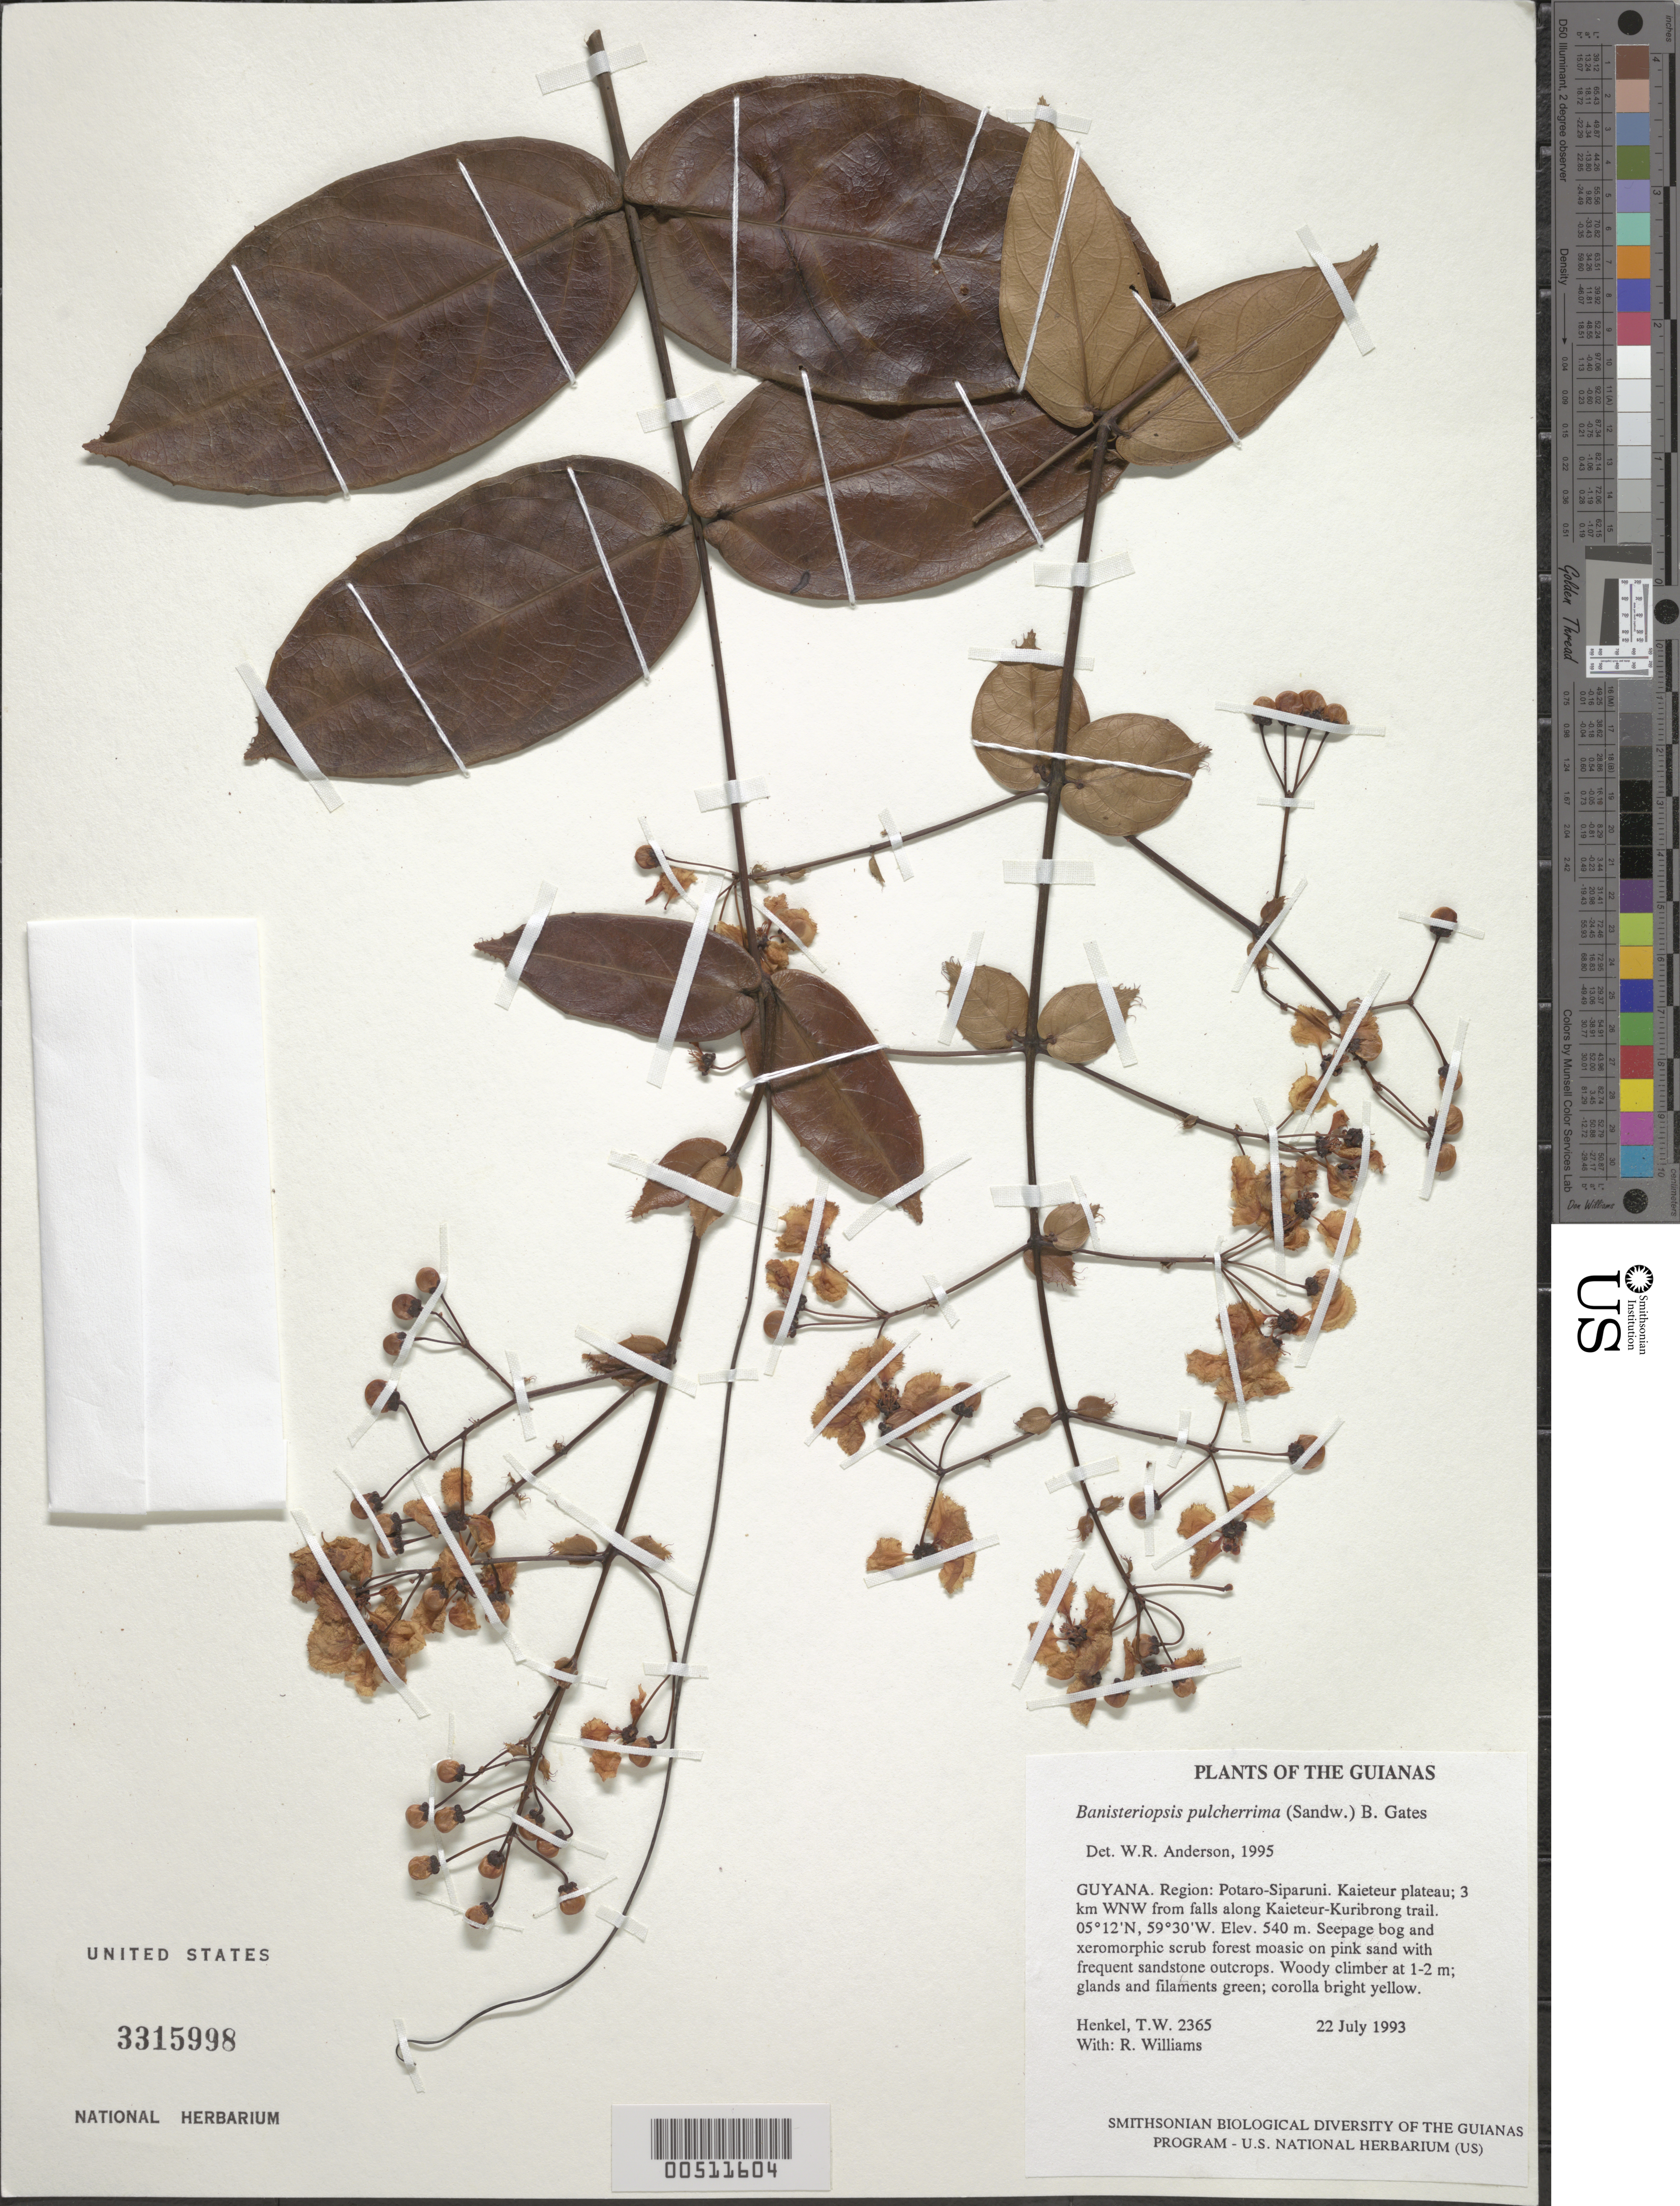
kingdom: Plantae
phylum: Tracheophyta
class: Magnoliopsida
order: Malpighiales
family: Malpighiaceae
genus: Banisteriopsis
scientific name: Banisteriopsis pulcherrima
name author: (Sandwith) B. Gates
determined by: Anderson, W. R., (MICH), University of Michigan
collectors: T. Henkel & R. Williams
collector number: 2365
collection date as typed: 22 July 1993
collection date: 1993-07-22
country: Guyana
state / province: Potaro-Siparuni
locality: Kaieteur plateau; 3 km WNW from falls along Kaieteur-Kuribrong trail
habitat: Seepage bog and xeromorphic scrub forest moasic on pink sand with frequent sandstone outcrops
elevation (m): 540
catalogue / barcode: US 3315998